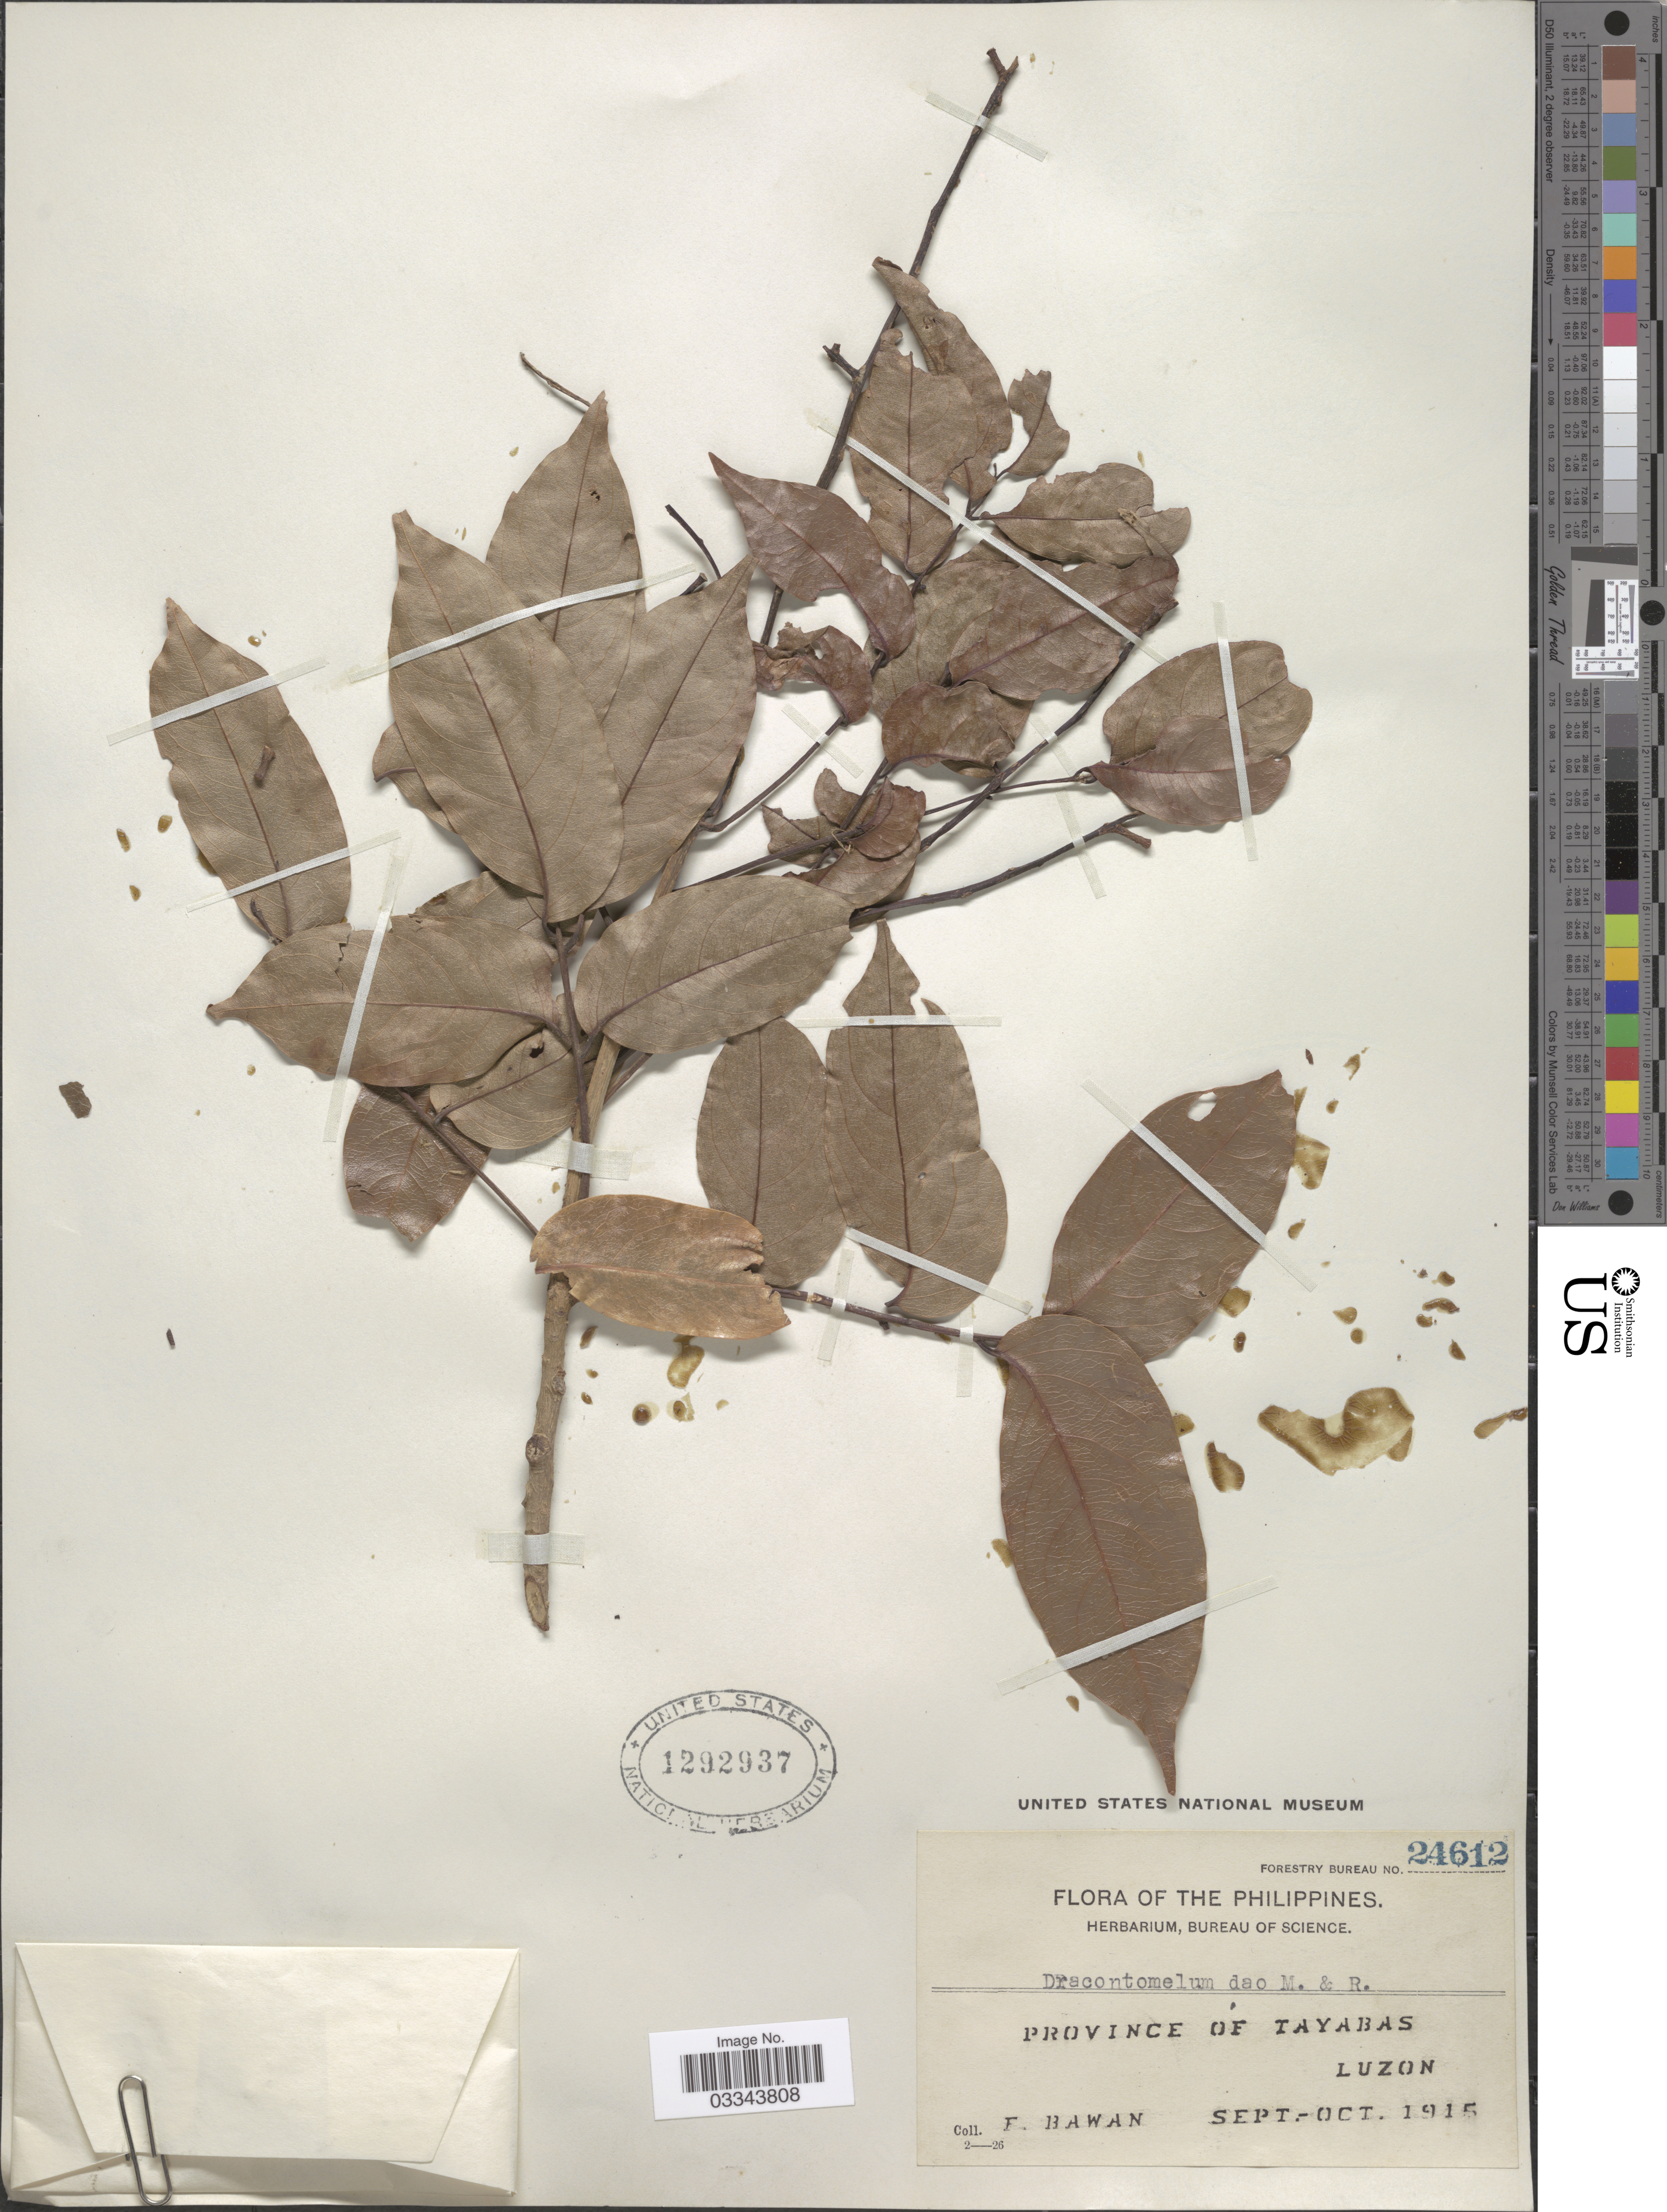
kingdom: Plantae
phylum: Tracheophyta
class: Magnoliopsida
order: Sapindales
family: Anacardiaceae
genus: Dracontomelon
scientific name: Dracontomelon dao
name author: (Blanco) Merr. & Rolfe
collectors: F. Bawan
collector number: Forestry Bureau 24612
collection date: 1915-09/1915-10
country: Philippines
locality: Province of Tayabas. Luzon.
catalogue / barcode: US 1292937